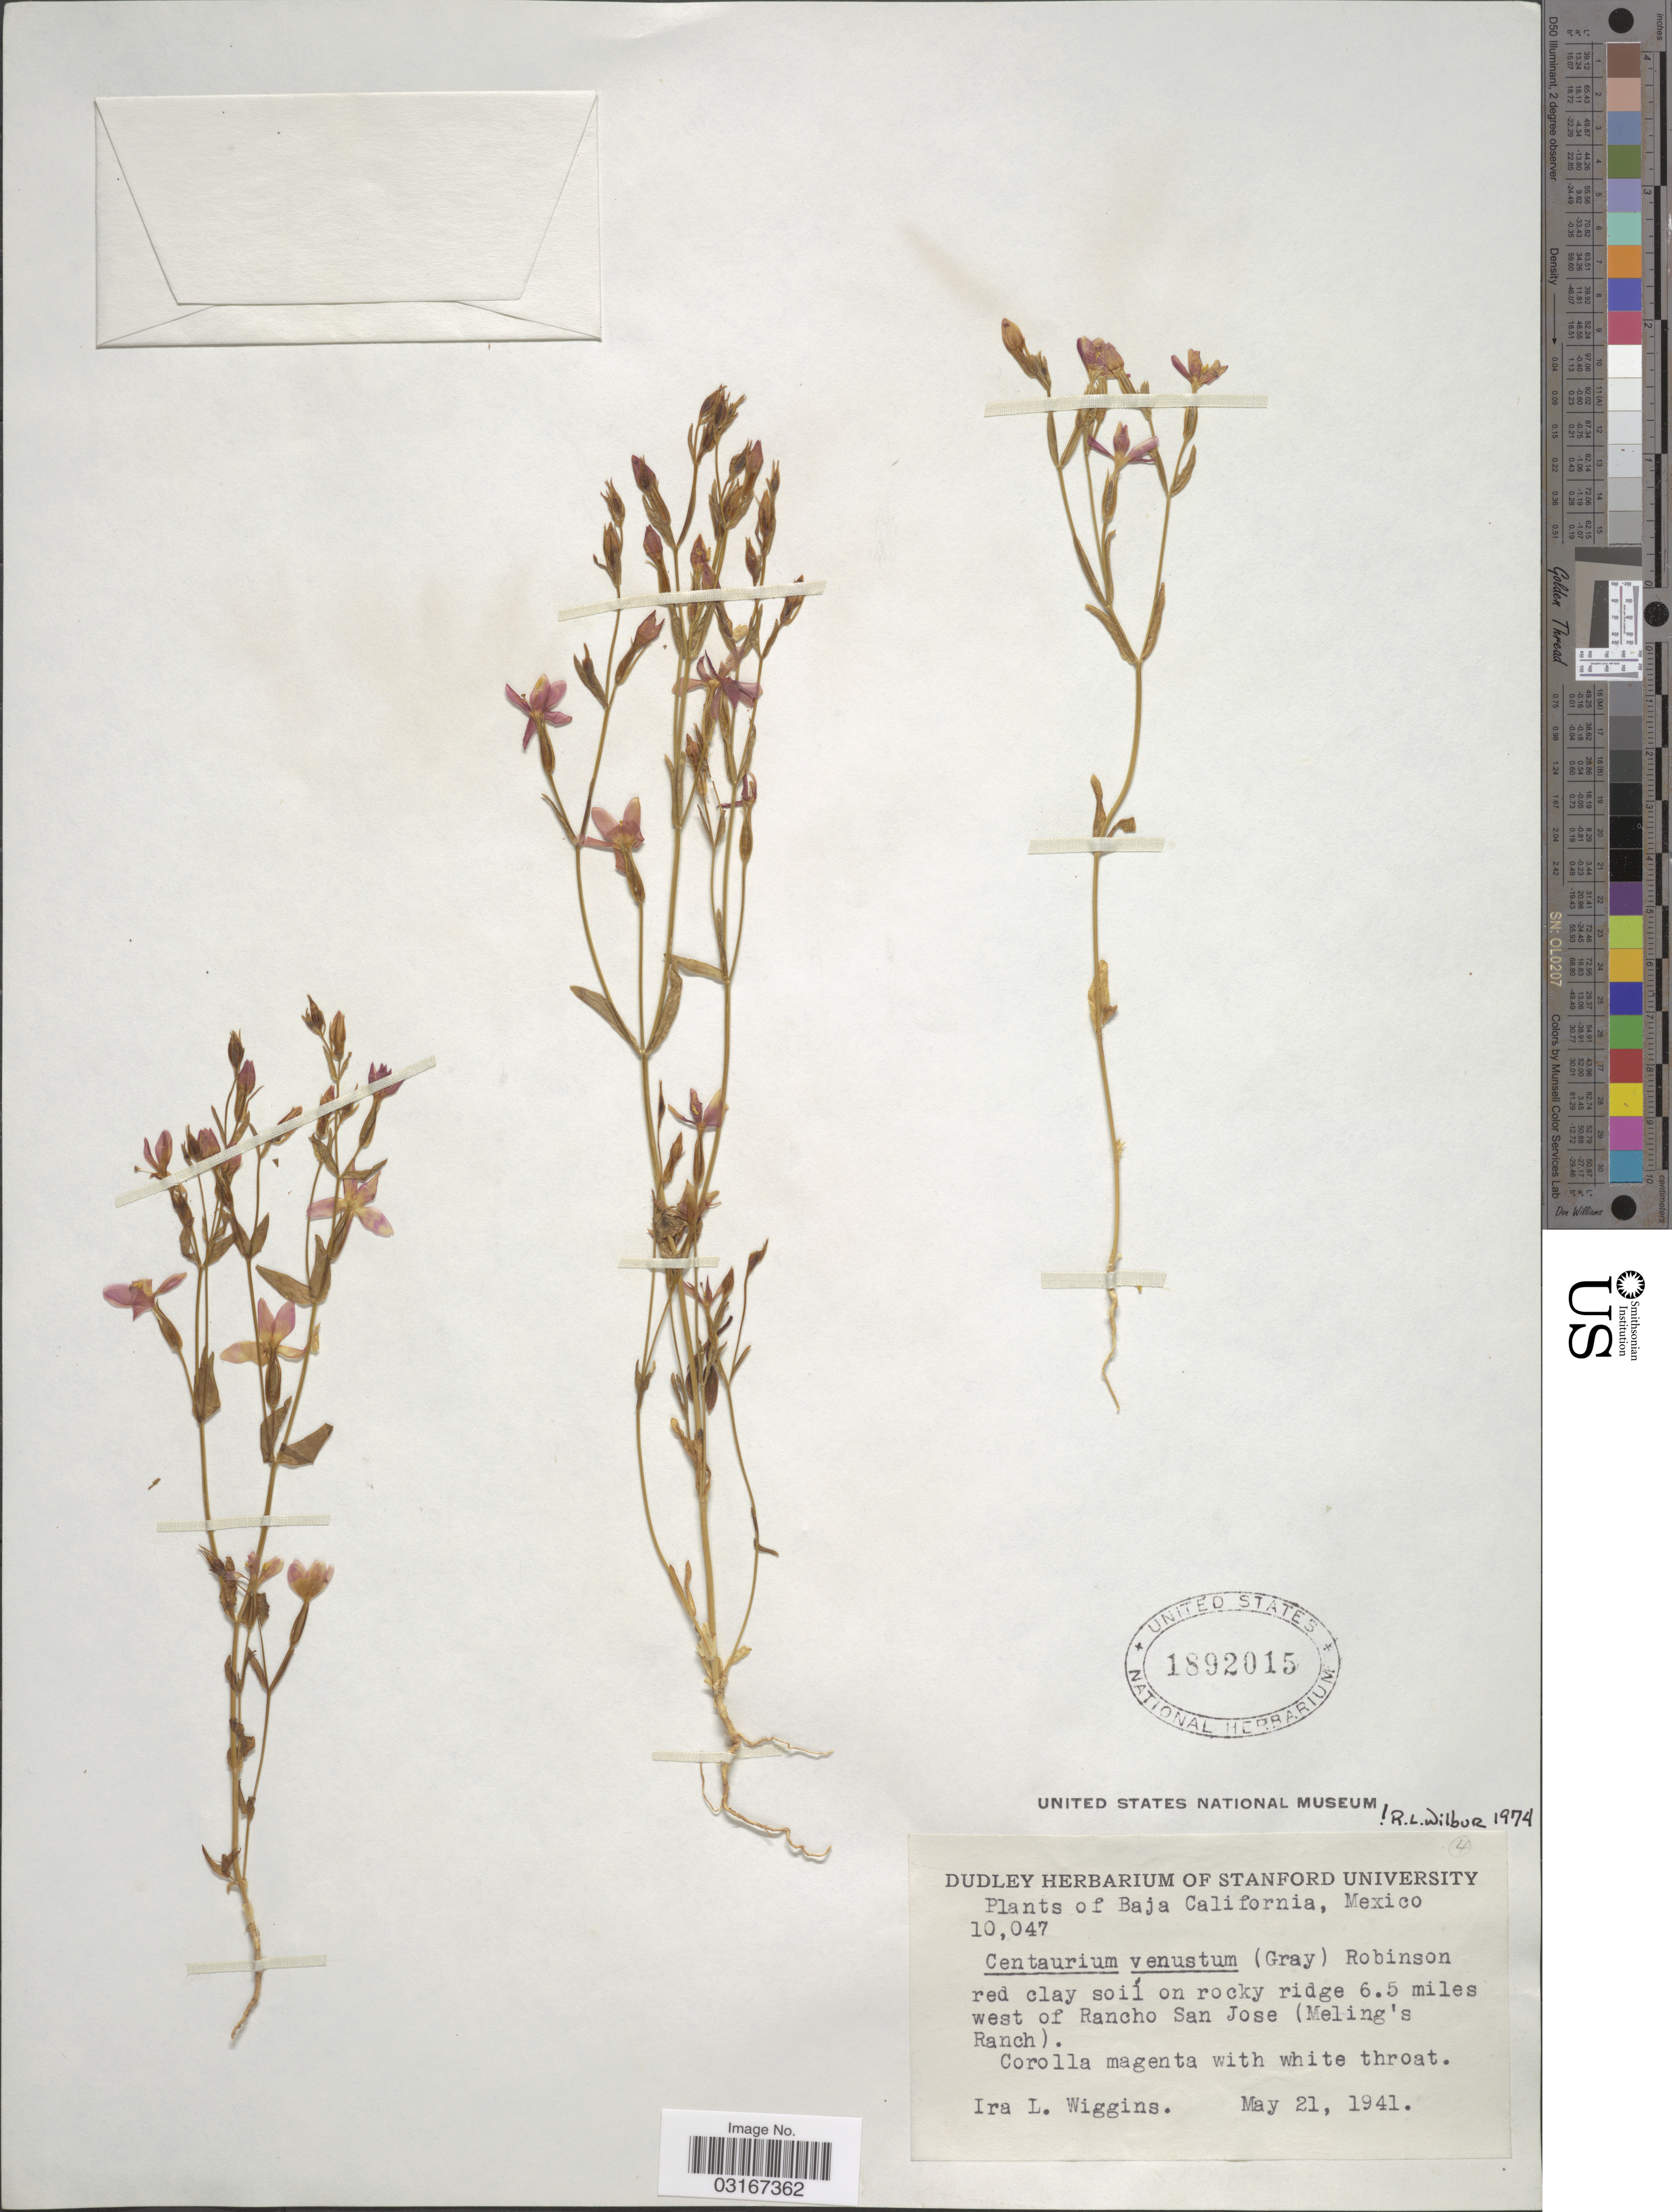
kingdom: Plantae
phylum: Tracheophyta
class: Magnoliopsida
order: Gentianales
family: Gentianaceae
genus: Centaurium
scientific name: Centaurium venustum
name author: (A. Gray) B.L. Rob.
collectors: I. L. Wiggins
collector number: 10047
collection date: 1941-05-21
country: Mexico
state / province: Baja California Norte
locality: Red clay soil on rocky ridge 6.5 miles west of Rancho San Jose (Meling's Ranch).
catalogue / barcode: US 1892015